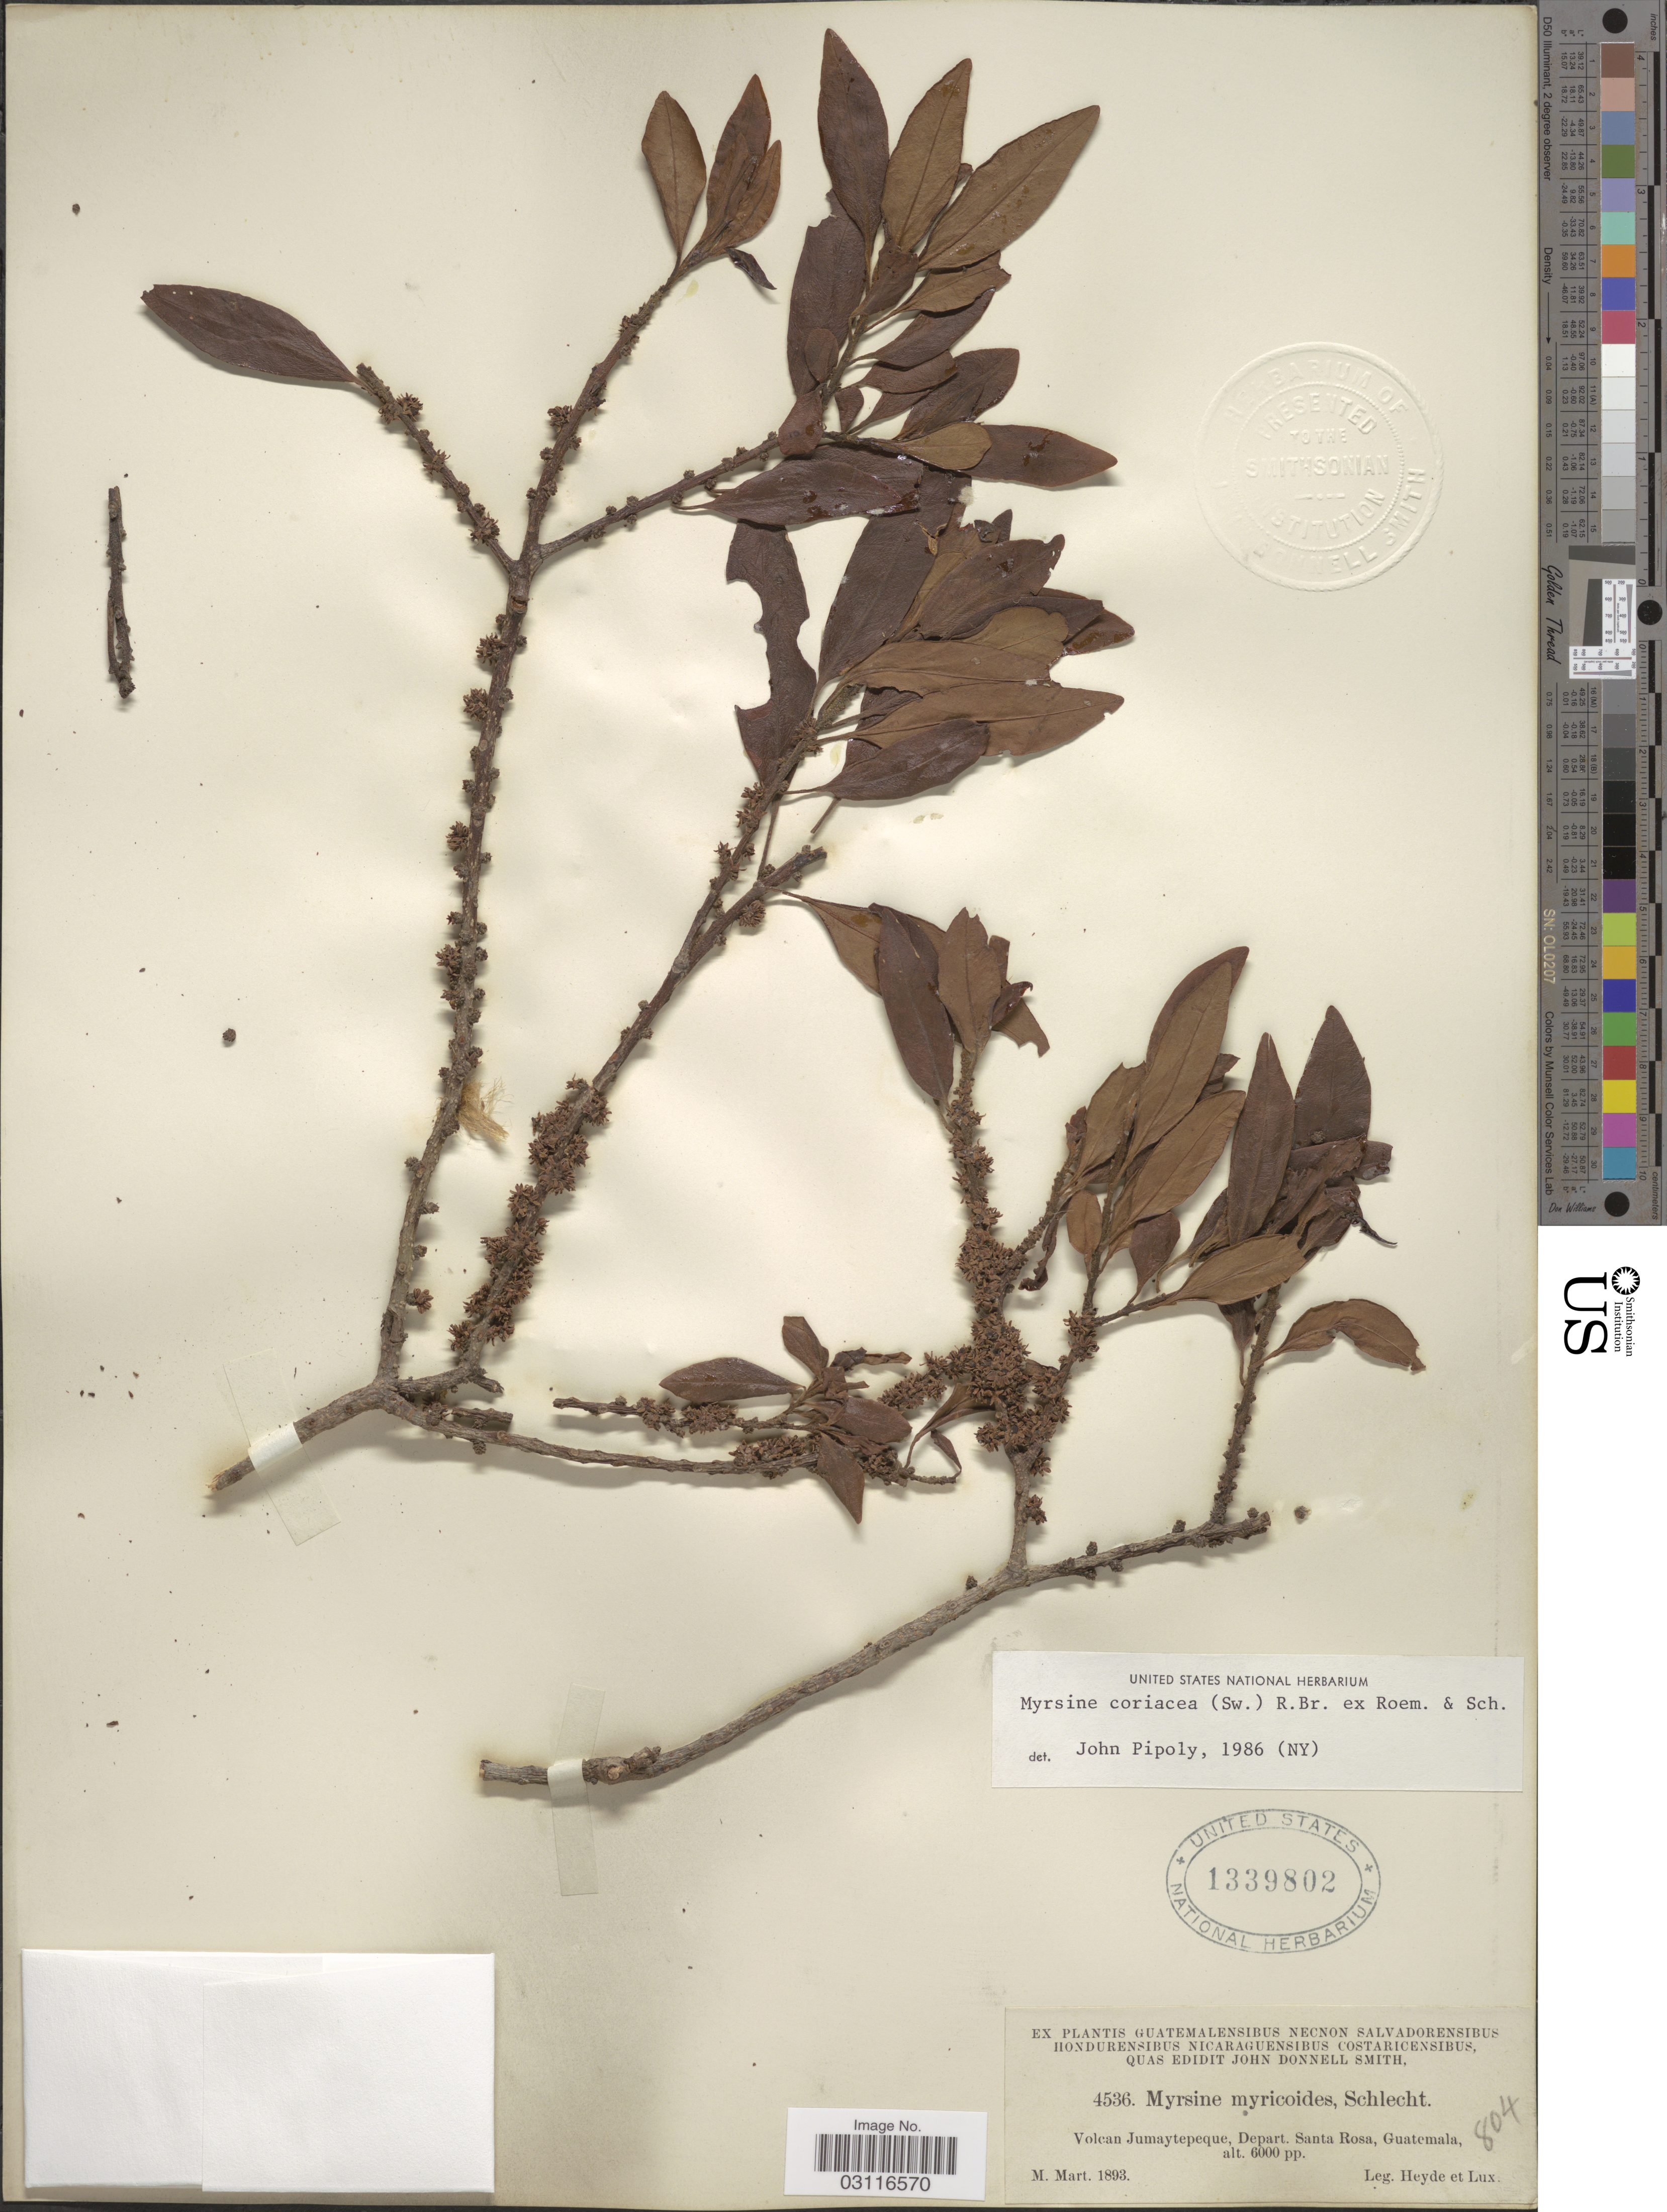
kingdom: Plantae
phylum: Tracheophyta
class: Magnoliopsida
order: Ericales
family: Primulaceae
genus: Myrsine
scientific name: Myrsine coriacea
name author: (Sw.) R. Br. ex Roem. & Schult.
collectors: Heyde & Lux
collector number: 4536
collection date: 1893-03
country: Guatemala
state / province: Santa Rosa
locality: Volcan Jumaytepeque, Depart, Santa Rosa.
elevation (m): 1829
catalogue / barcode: US 1339802